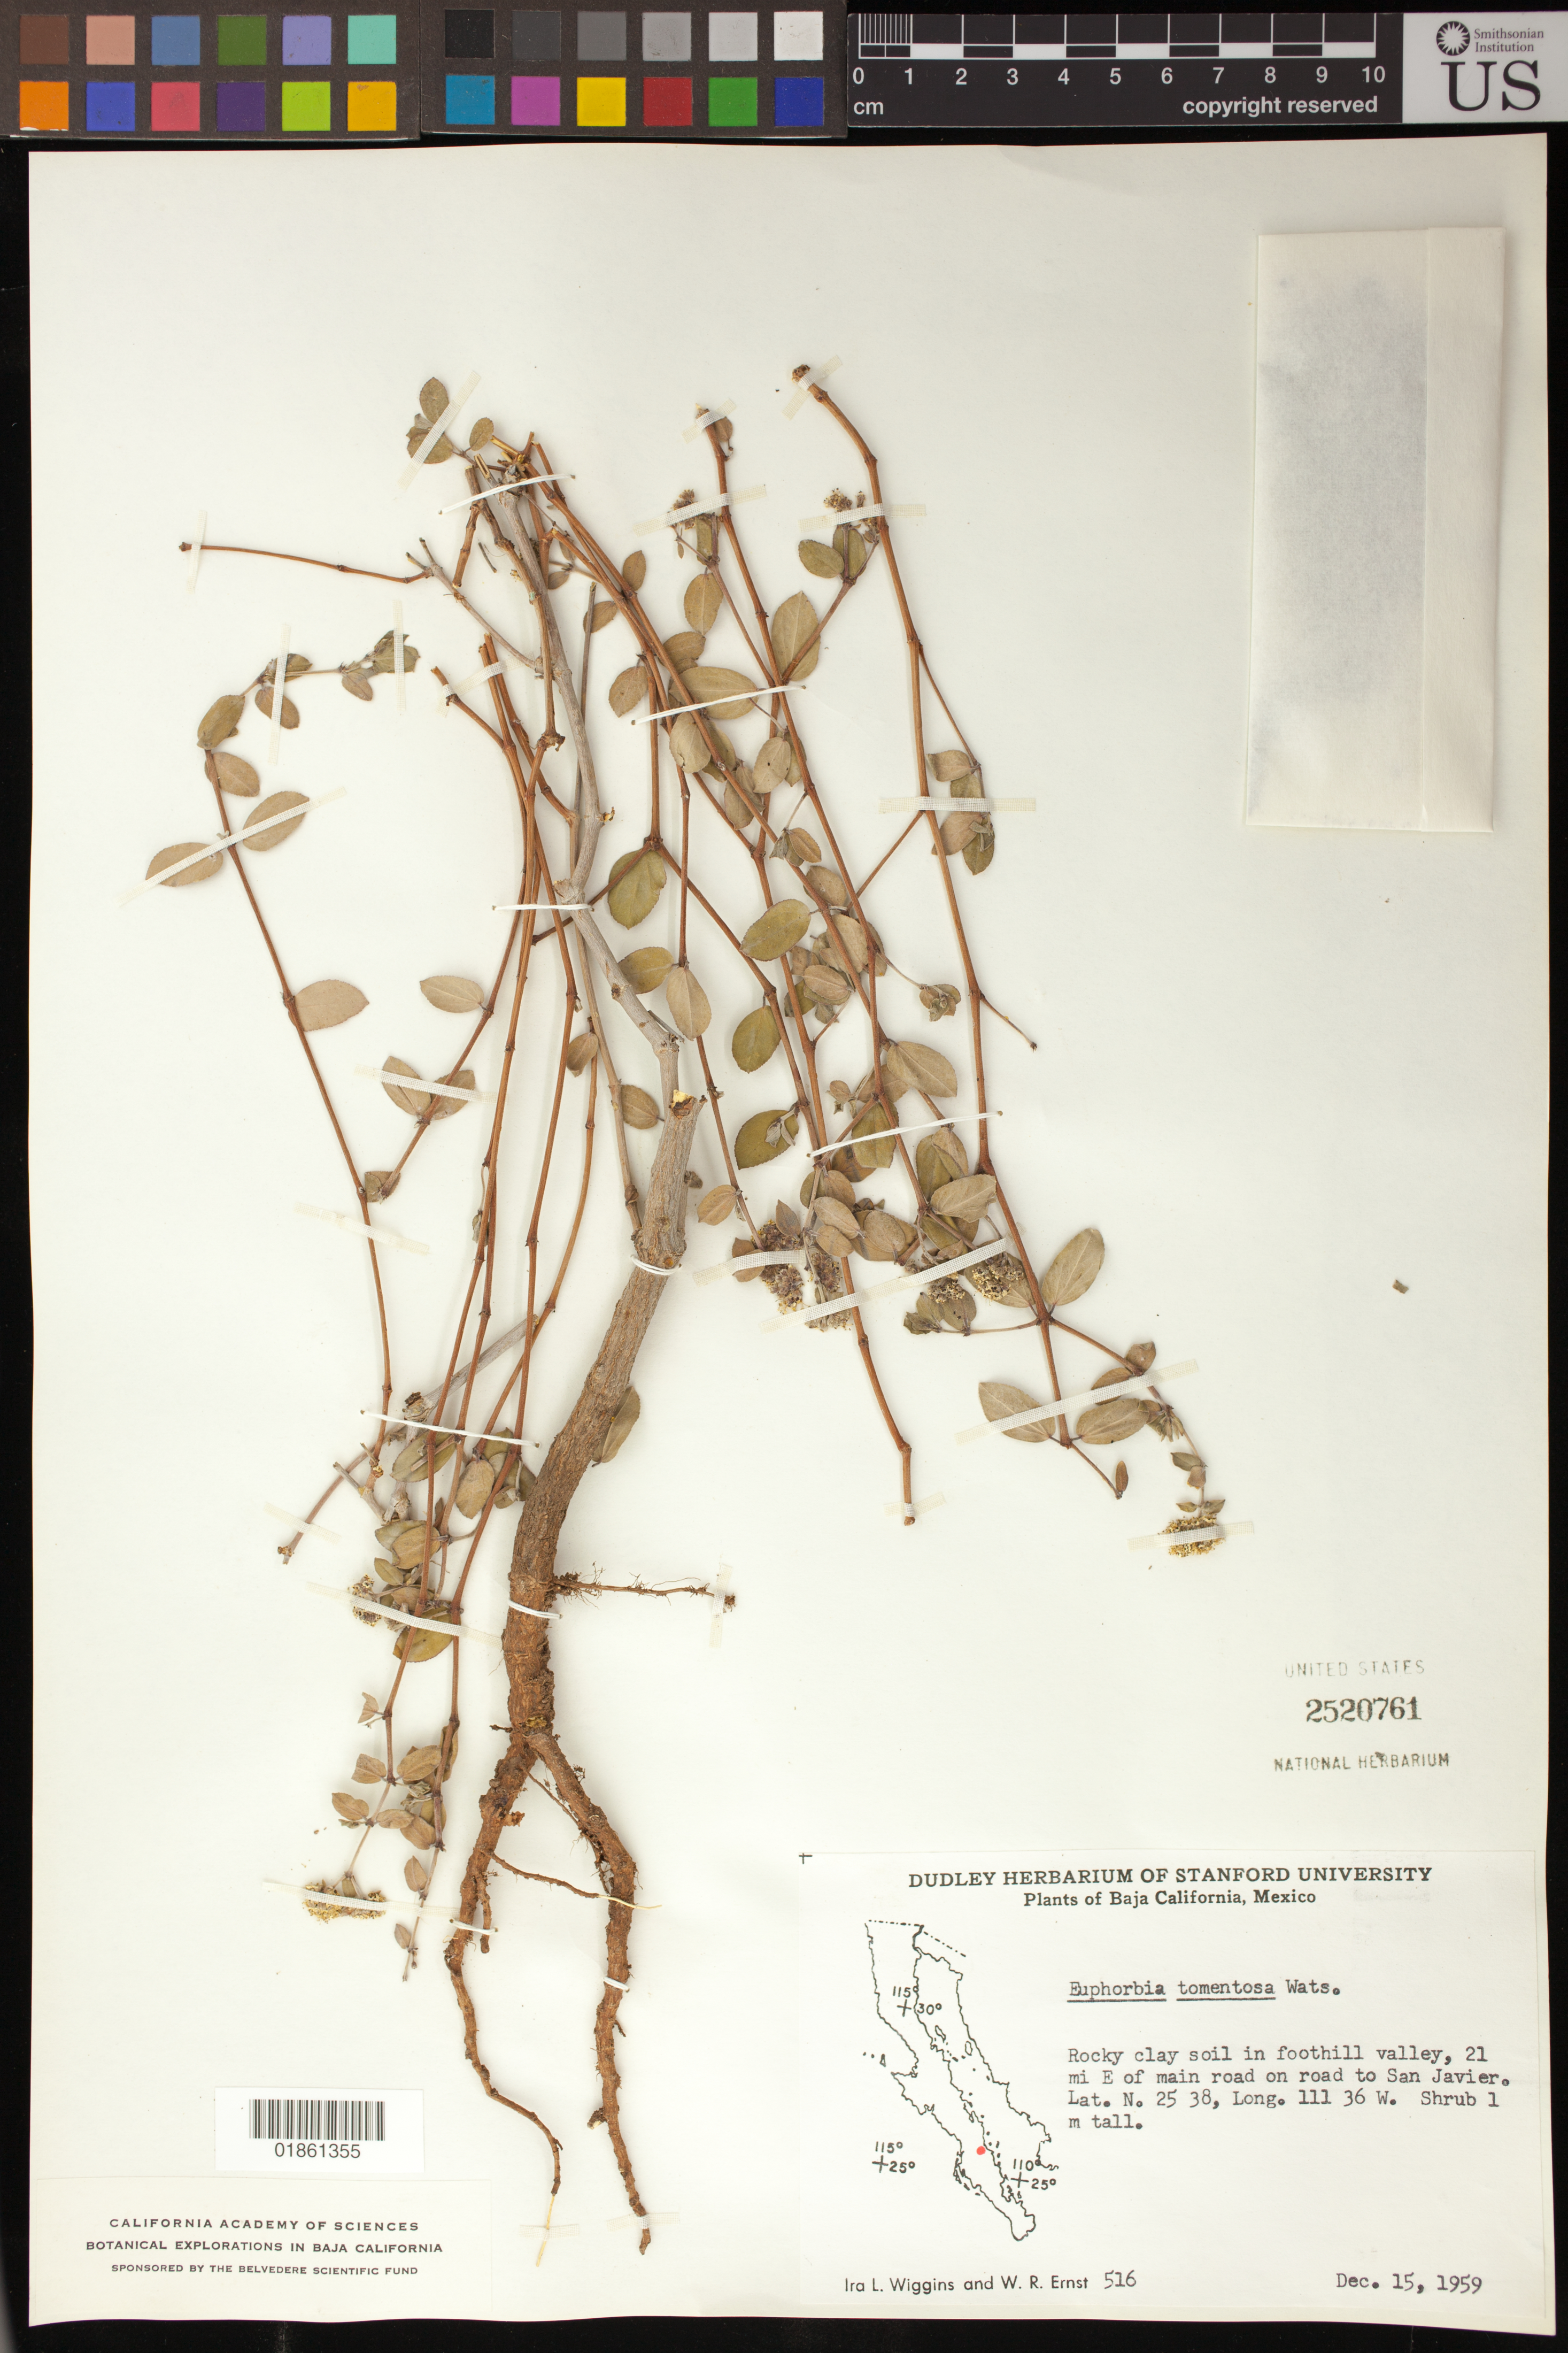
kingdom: Plantae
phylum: Tracheophyta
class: Magnoliopsida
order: Malpighiales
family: Euphorbiaceae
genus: Euphorbia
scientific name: Euphorbia tomentulosa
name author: S. Watson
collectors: I. L. Wiggins & W. R. Ernst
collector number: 516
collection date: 1959-12-15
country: Mexico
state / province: Baja California Sur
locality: Rocky clay soil in foothill valley, 21 mi E of main road on road to San Javier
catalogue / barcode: US 2520761